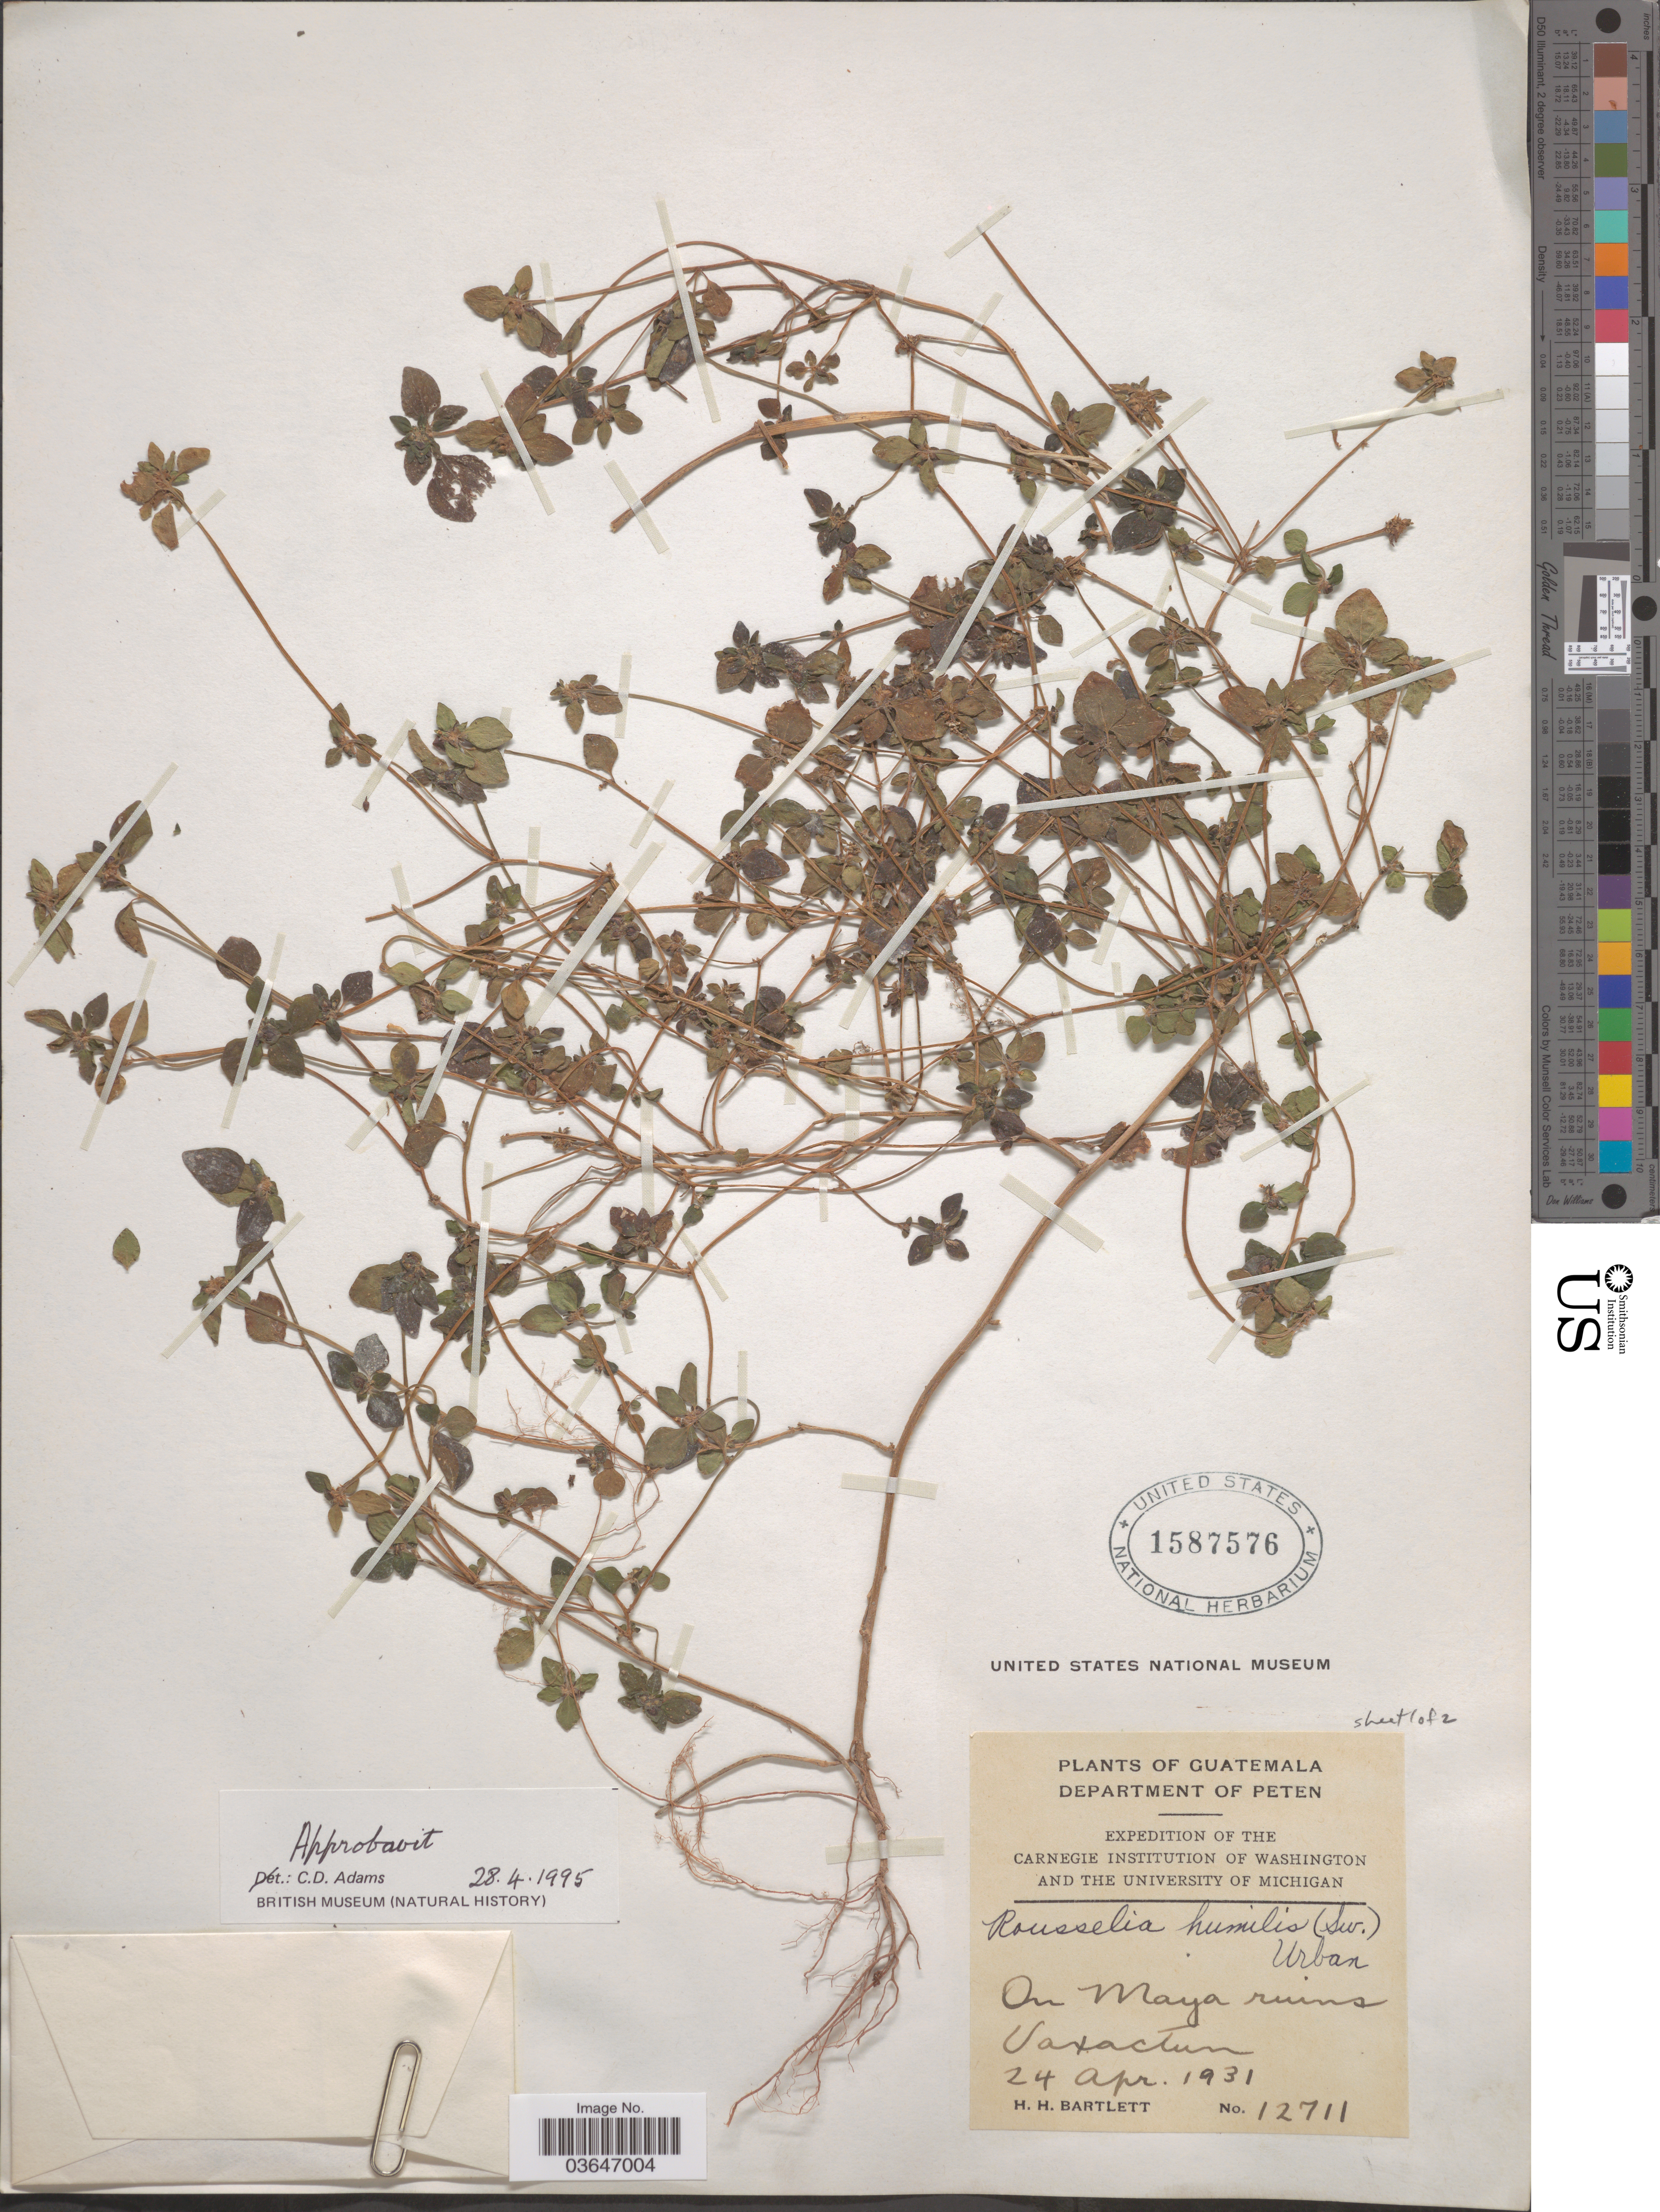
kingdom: Plantae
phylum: Tracheophyta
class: Magnoliopsida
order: Rosales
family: Urticaceae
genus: Rousselia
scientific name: Rousselia humilis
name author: (Sw.) Urb.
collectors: H. H. Bartlett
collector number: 12711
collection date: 1931-04-24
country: Guatemala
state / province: El Peten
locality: Department of Peten. On Maya ruins. Uaxactun.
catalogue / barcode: US 1587576